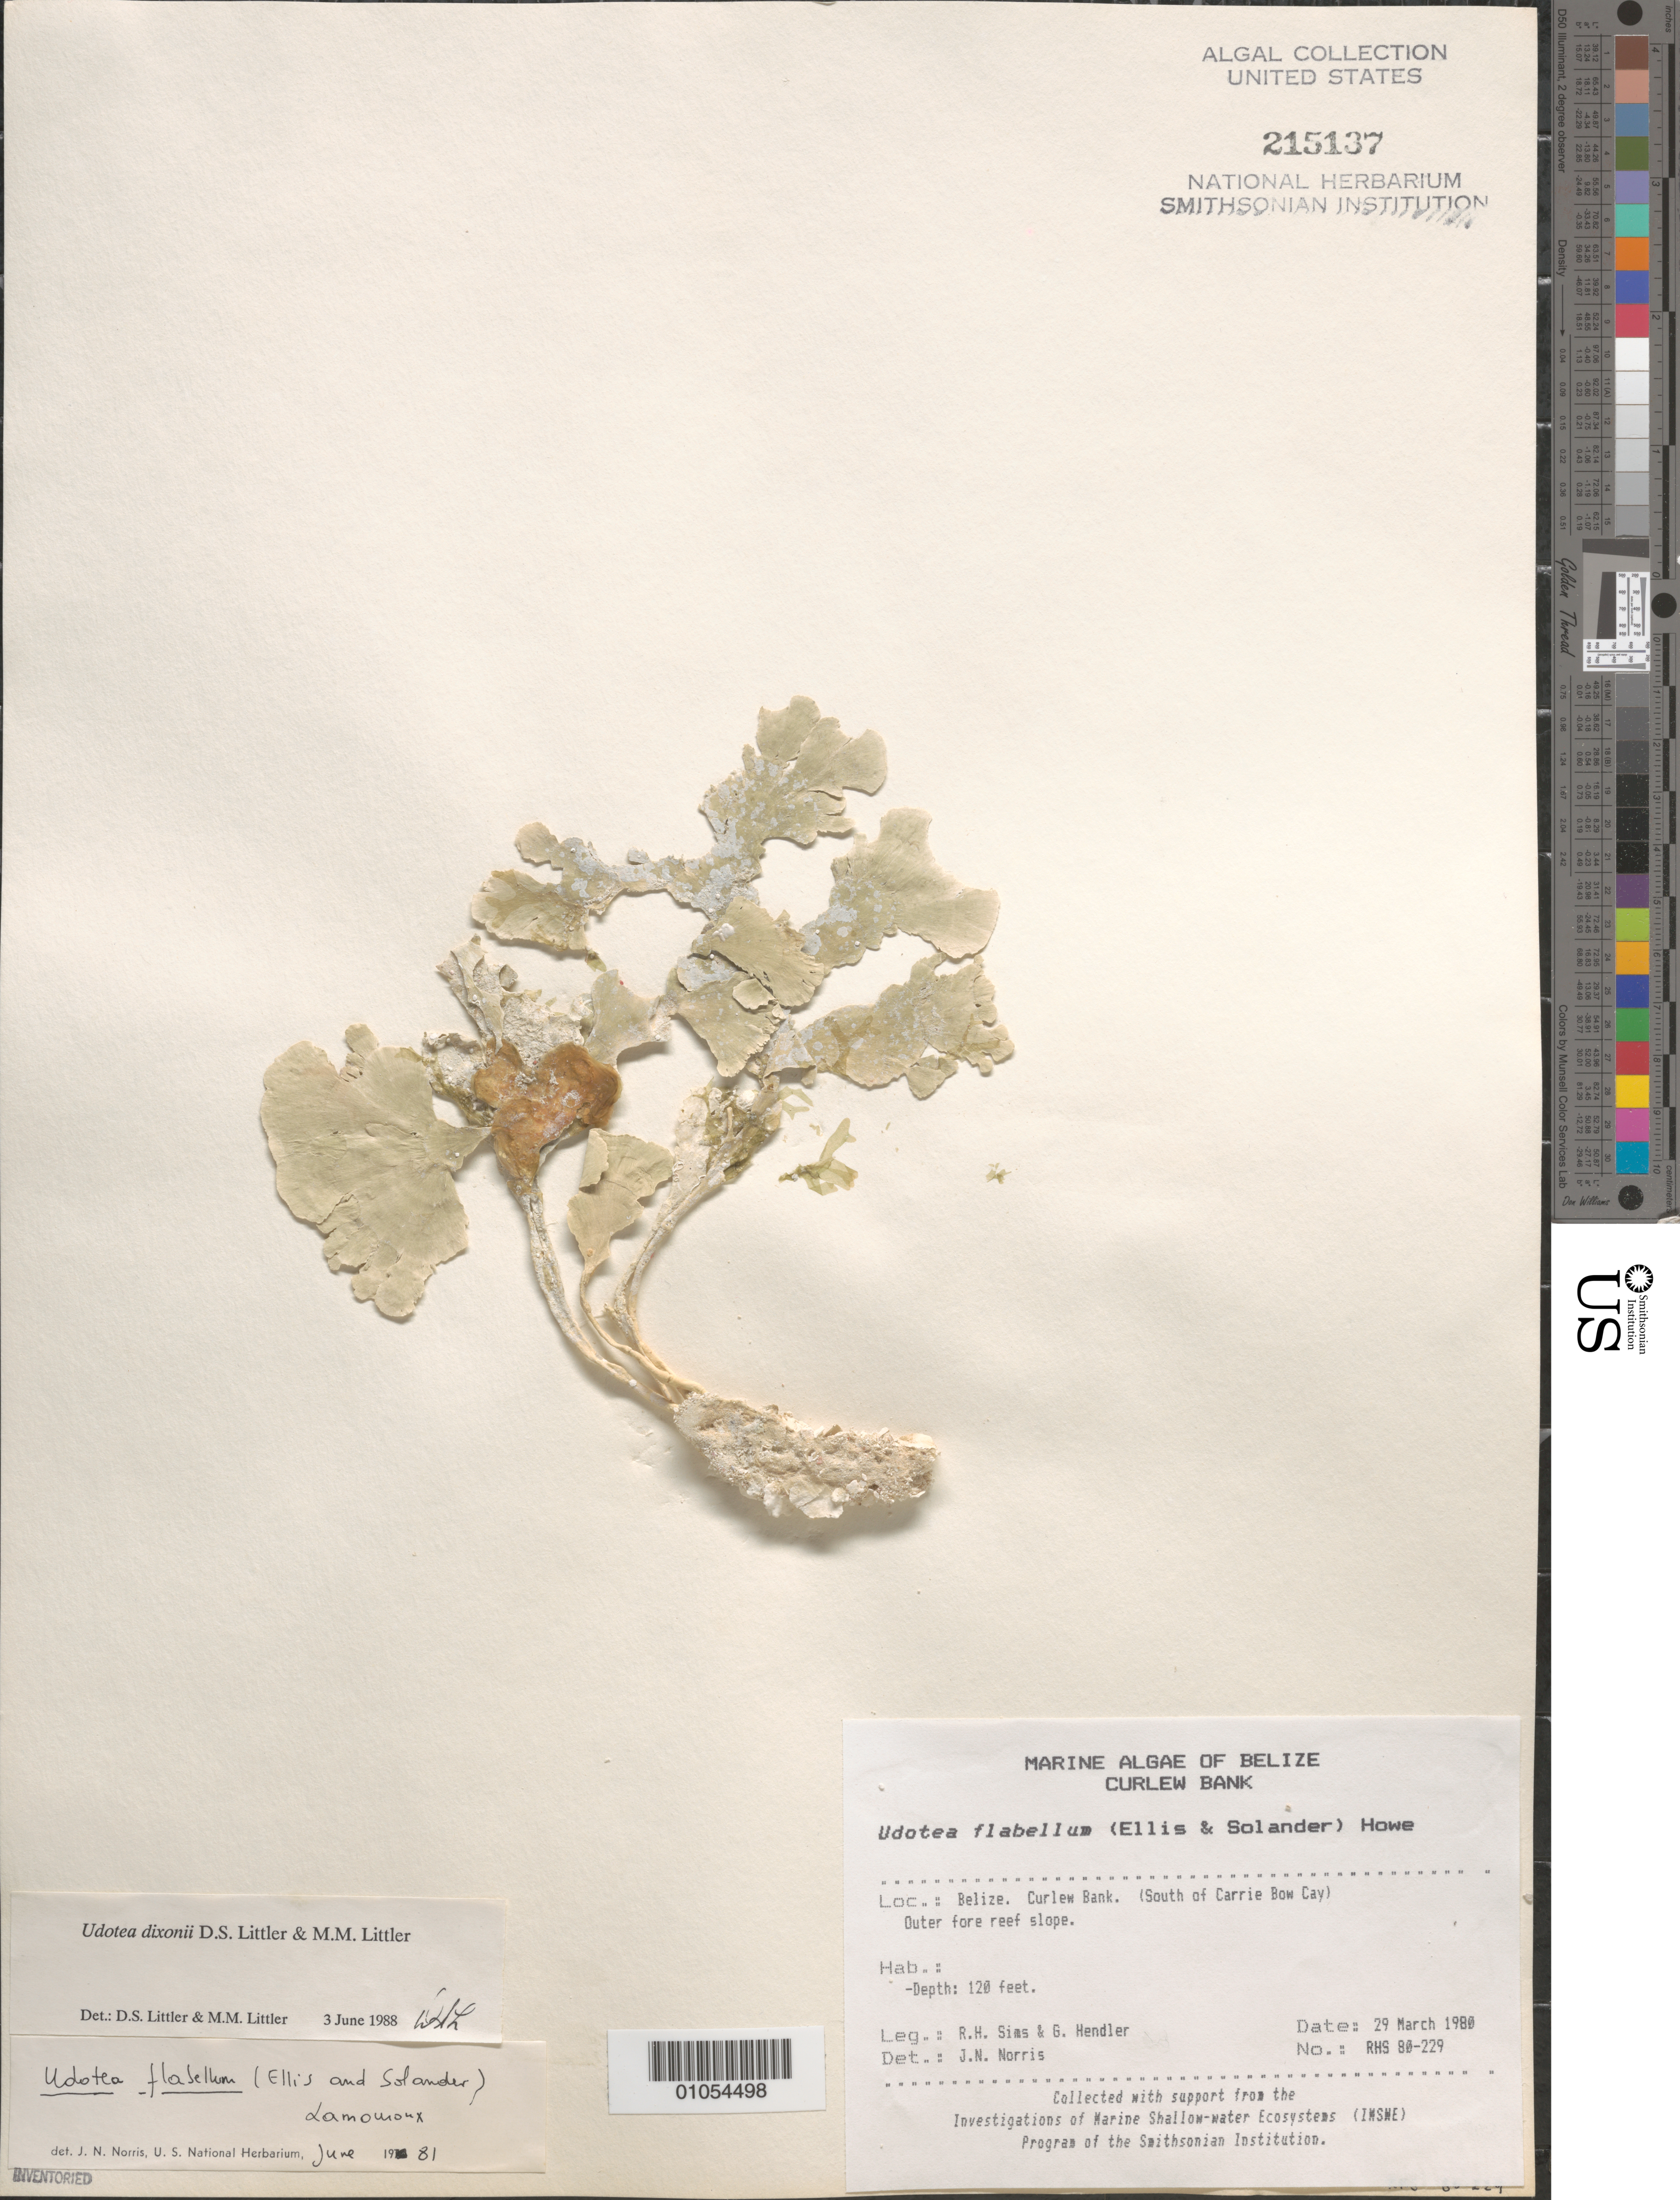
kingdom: Plantae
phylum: Chlorophyta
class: Ulvophyceae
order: Bryopsidales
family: Udoteaceae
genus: Udotea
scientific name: Udotea dixonii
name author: D.S. Littler & Littler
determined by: Littler, D. S.; Littler, M. M.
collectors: R. H. Sims & G. Hendler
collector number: RHS 80-229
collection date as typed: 29 Mar 1980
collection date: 1980-03-29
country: Belize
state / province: Stann Creek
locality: Curlew Bank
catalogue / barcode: US 215137